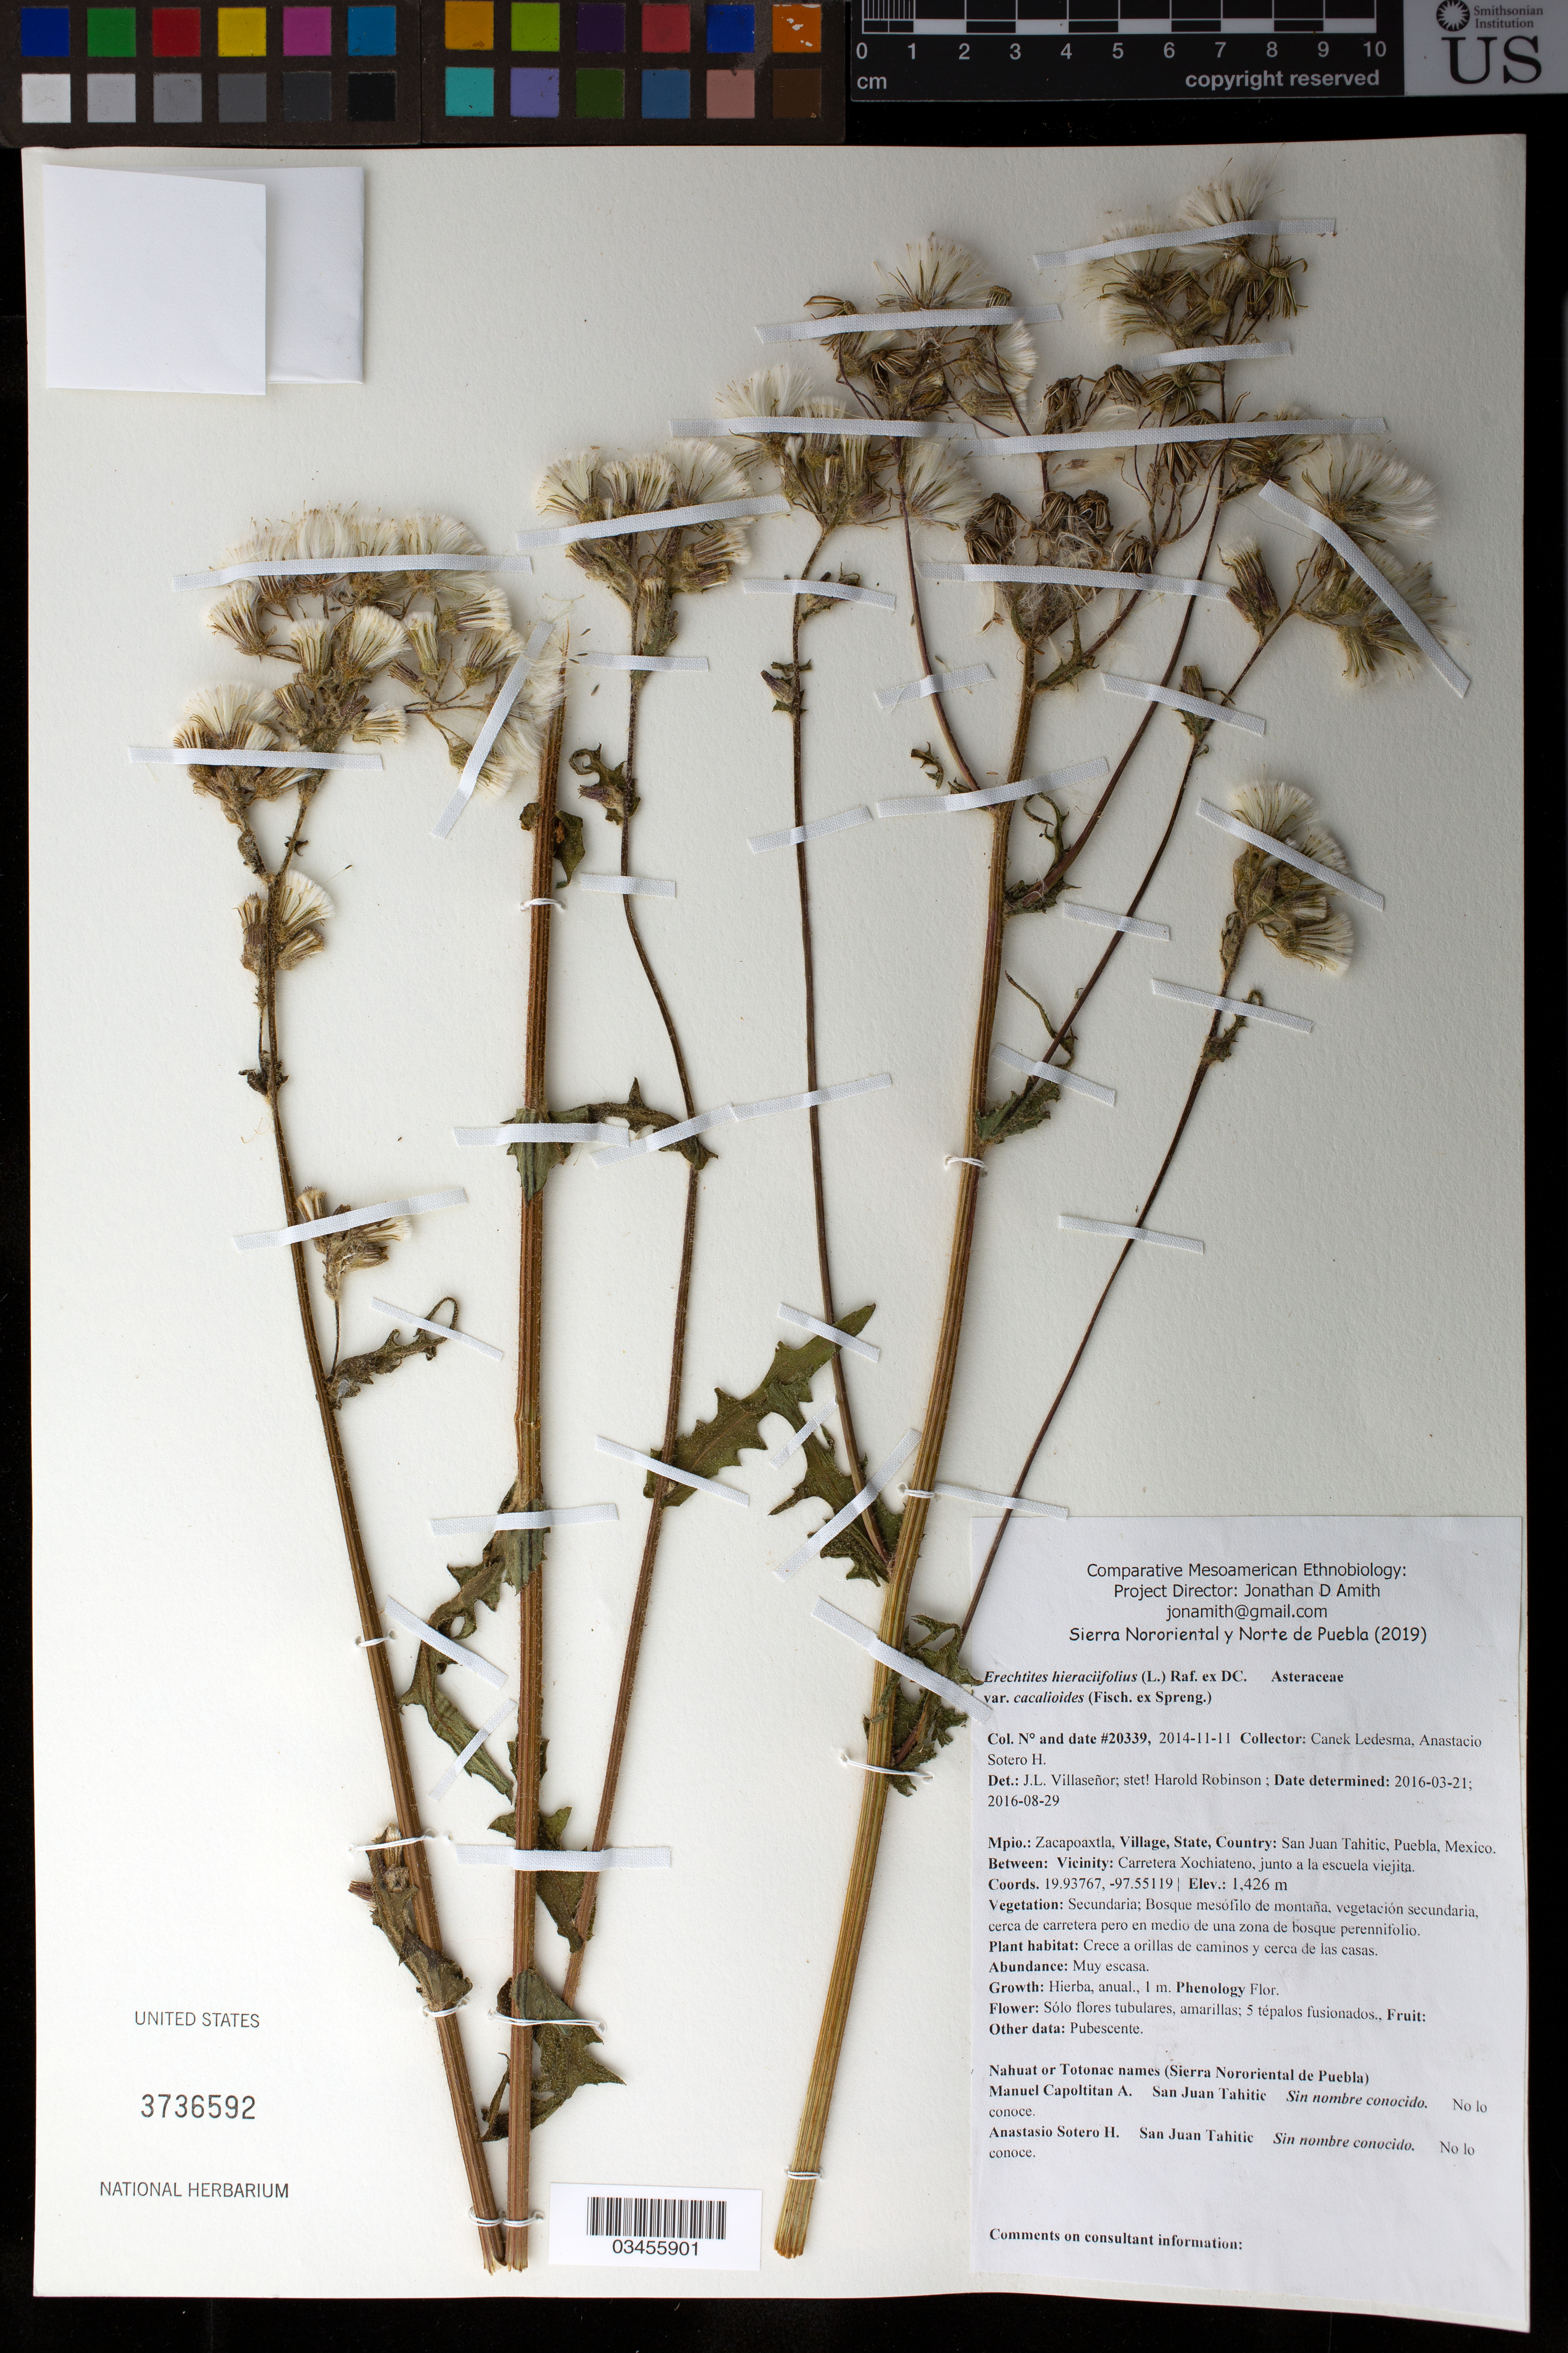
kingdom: Plantae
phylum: Tracheophyta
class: Magnoliopsida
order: Asterales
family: Asteraceae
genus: Erechtites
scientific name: Erechtites hieraciifolius var. cacaliodes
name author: (Fisch. ex Spreng.) Less. ex Griseb.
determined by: Robinson, Harold E., (US)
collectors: Canek Ledesma C.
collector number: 20339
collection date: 2014-11-11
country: México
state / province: Puebla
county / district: Zacapoaxtla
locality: PUEBLO: San Juan Tahitic; LOCALIDAD EXACTA: Carretera Xochiateno, junto a la escuela viejita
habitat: Bosque mesófilo de montaña, vegetación secundaria, cerca de carretera pero en medio de una zona de bosque perennifolio; crece a orillas de caminos y cerca de las casas.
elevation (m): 1426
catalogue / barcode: US 3736592